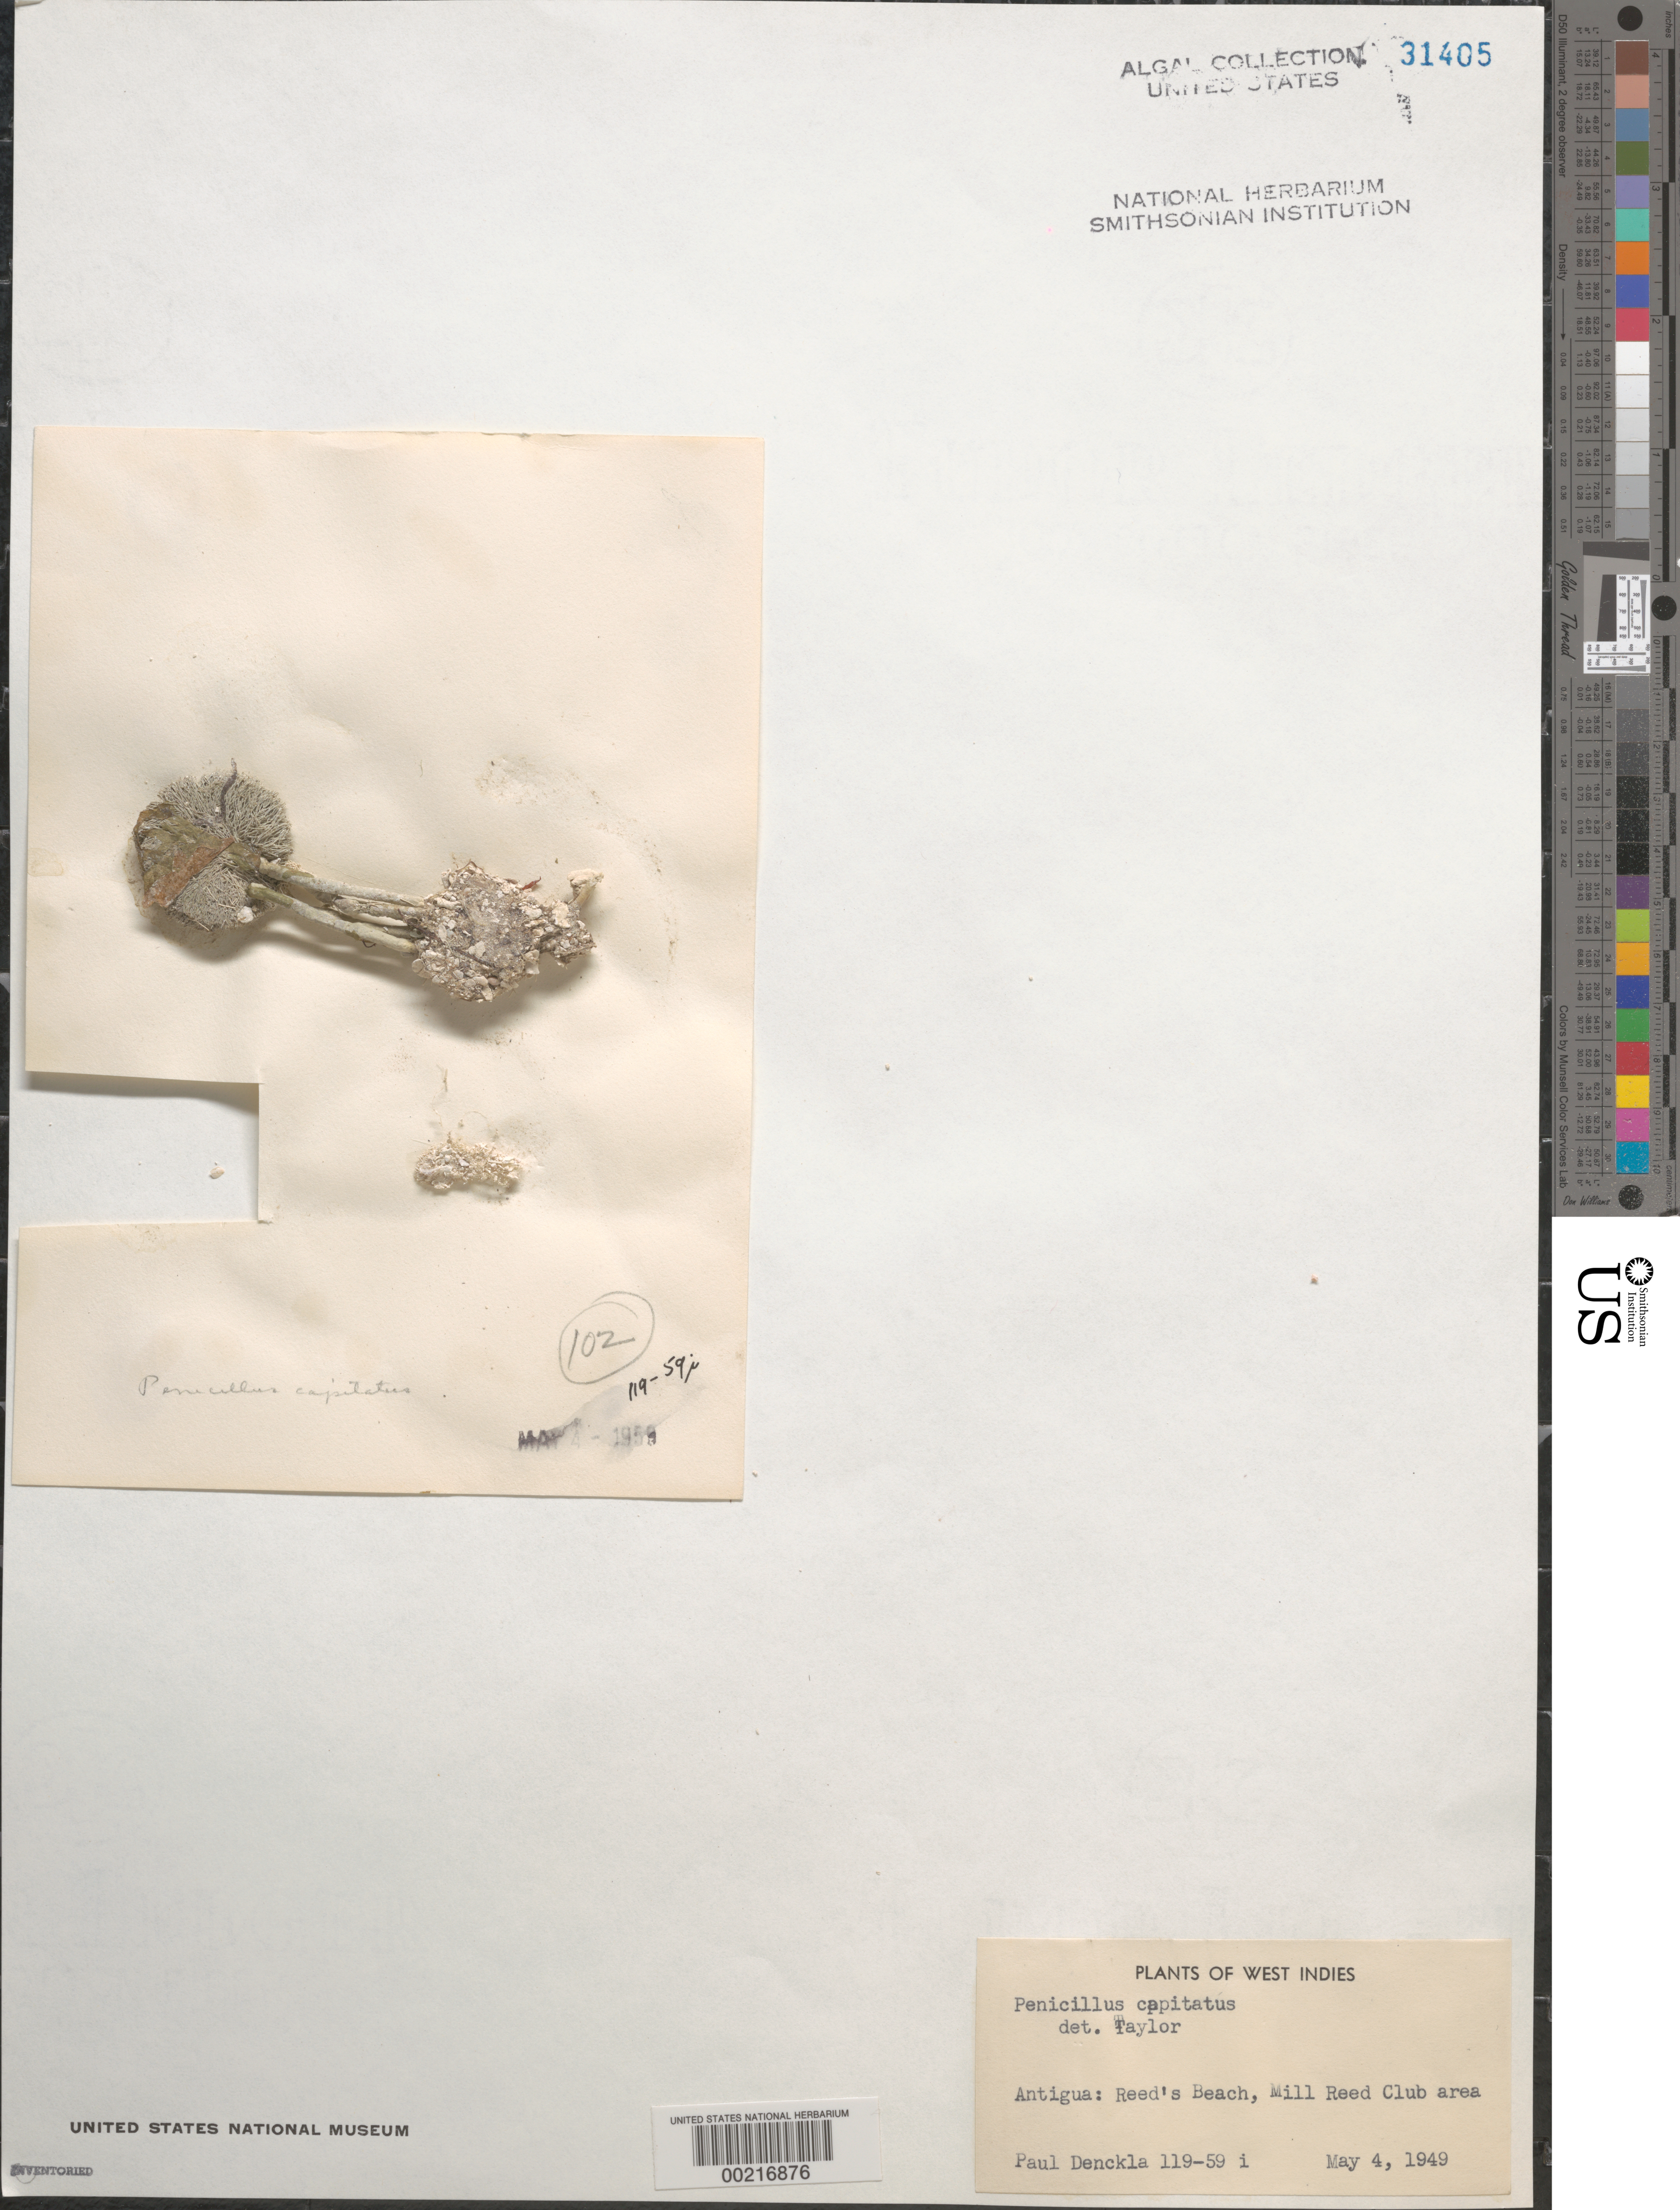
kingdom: Plantae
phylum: Chlorophyta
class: Ulvophyceae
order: Bryopsidales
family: Udoteaceae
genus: Penicillus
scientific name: Penicillus capitatus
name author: Lam.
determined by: Taylor, William R.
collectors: P. Denckla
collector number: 119-59i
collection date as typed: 04 May 1949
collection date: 1949-05-04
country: Antigua and Barbuda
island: Antigua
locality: Reed's Beach, Mill Reef Club area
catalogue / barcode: US 31405